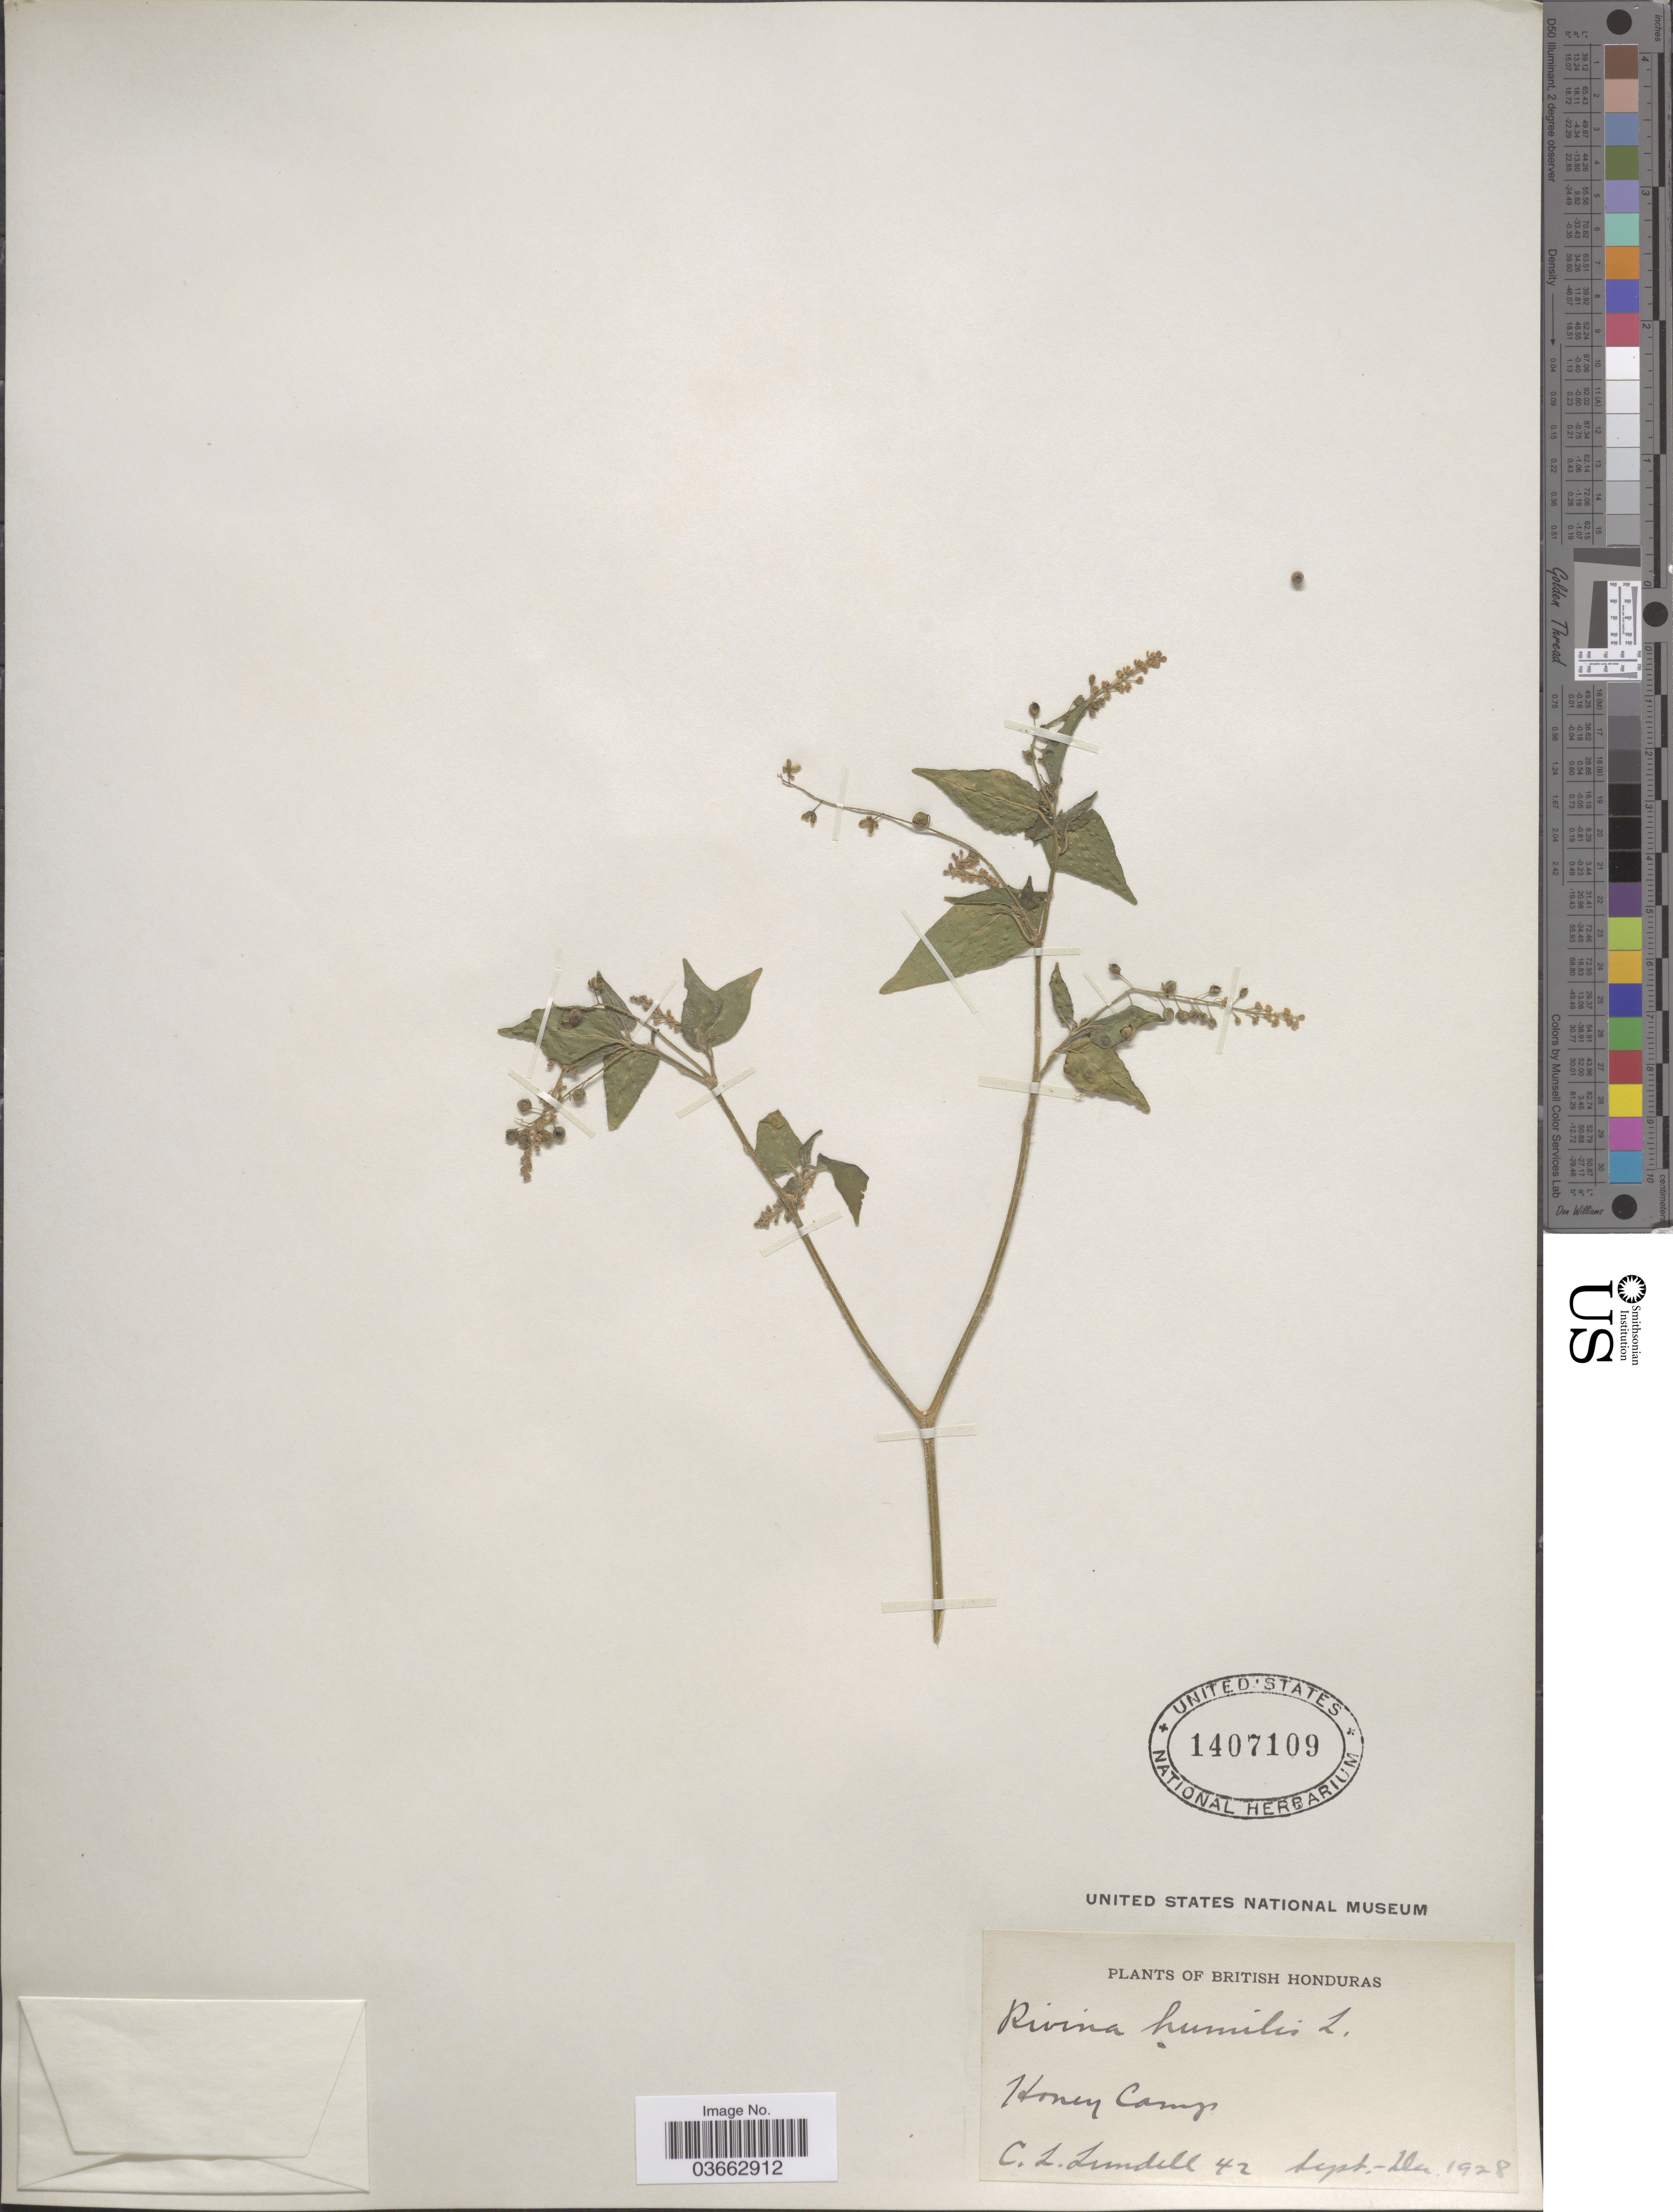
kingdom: Plantae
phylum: Tracheophyta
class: Magnoliopsida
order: Caryophyllales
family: Phytolaccaceae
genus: Rivina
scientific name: Rivina humilis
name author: L.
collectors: C. L. Lundell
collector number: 42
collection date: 1928-09/1928-12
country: Belize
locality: British Honduras. Honey Camp.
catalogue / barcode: US 1407109